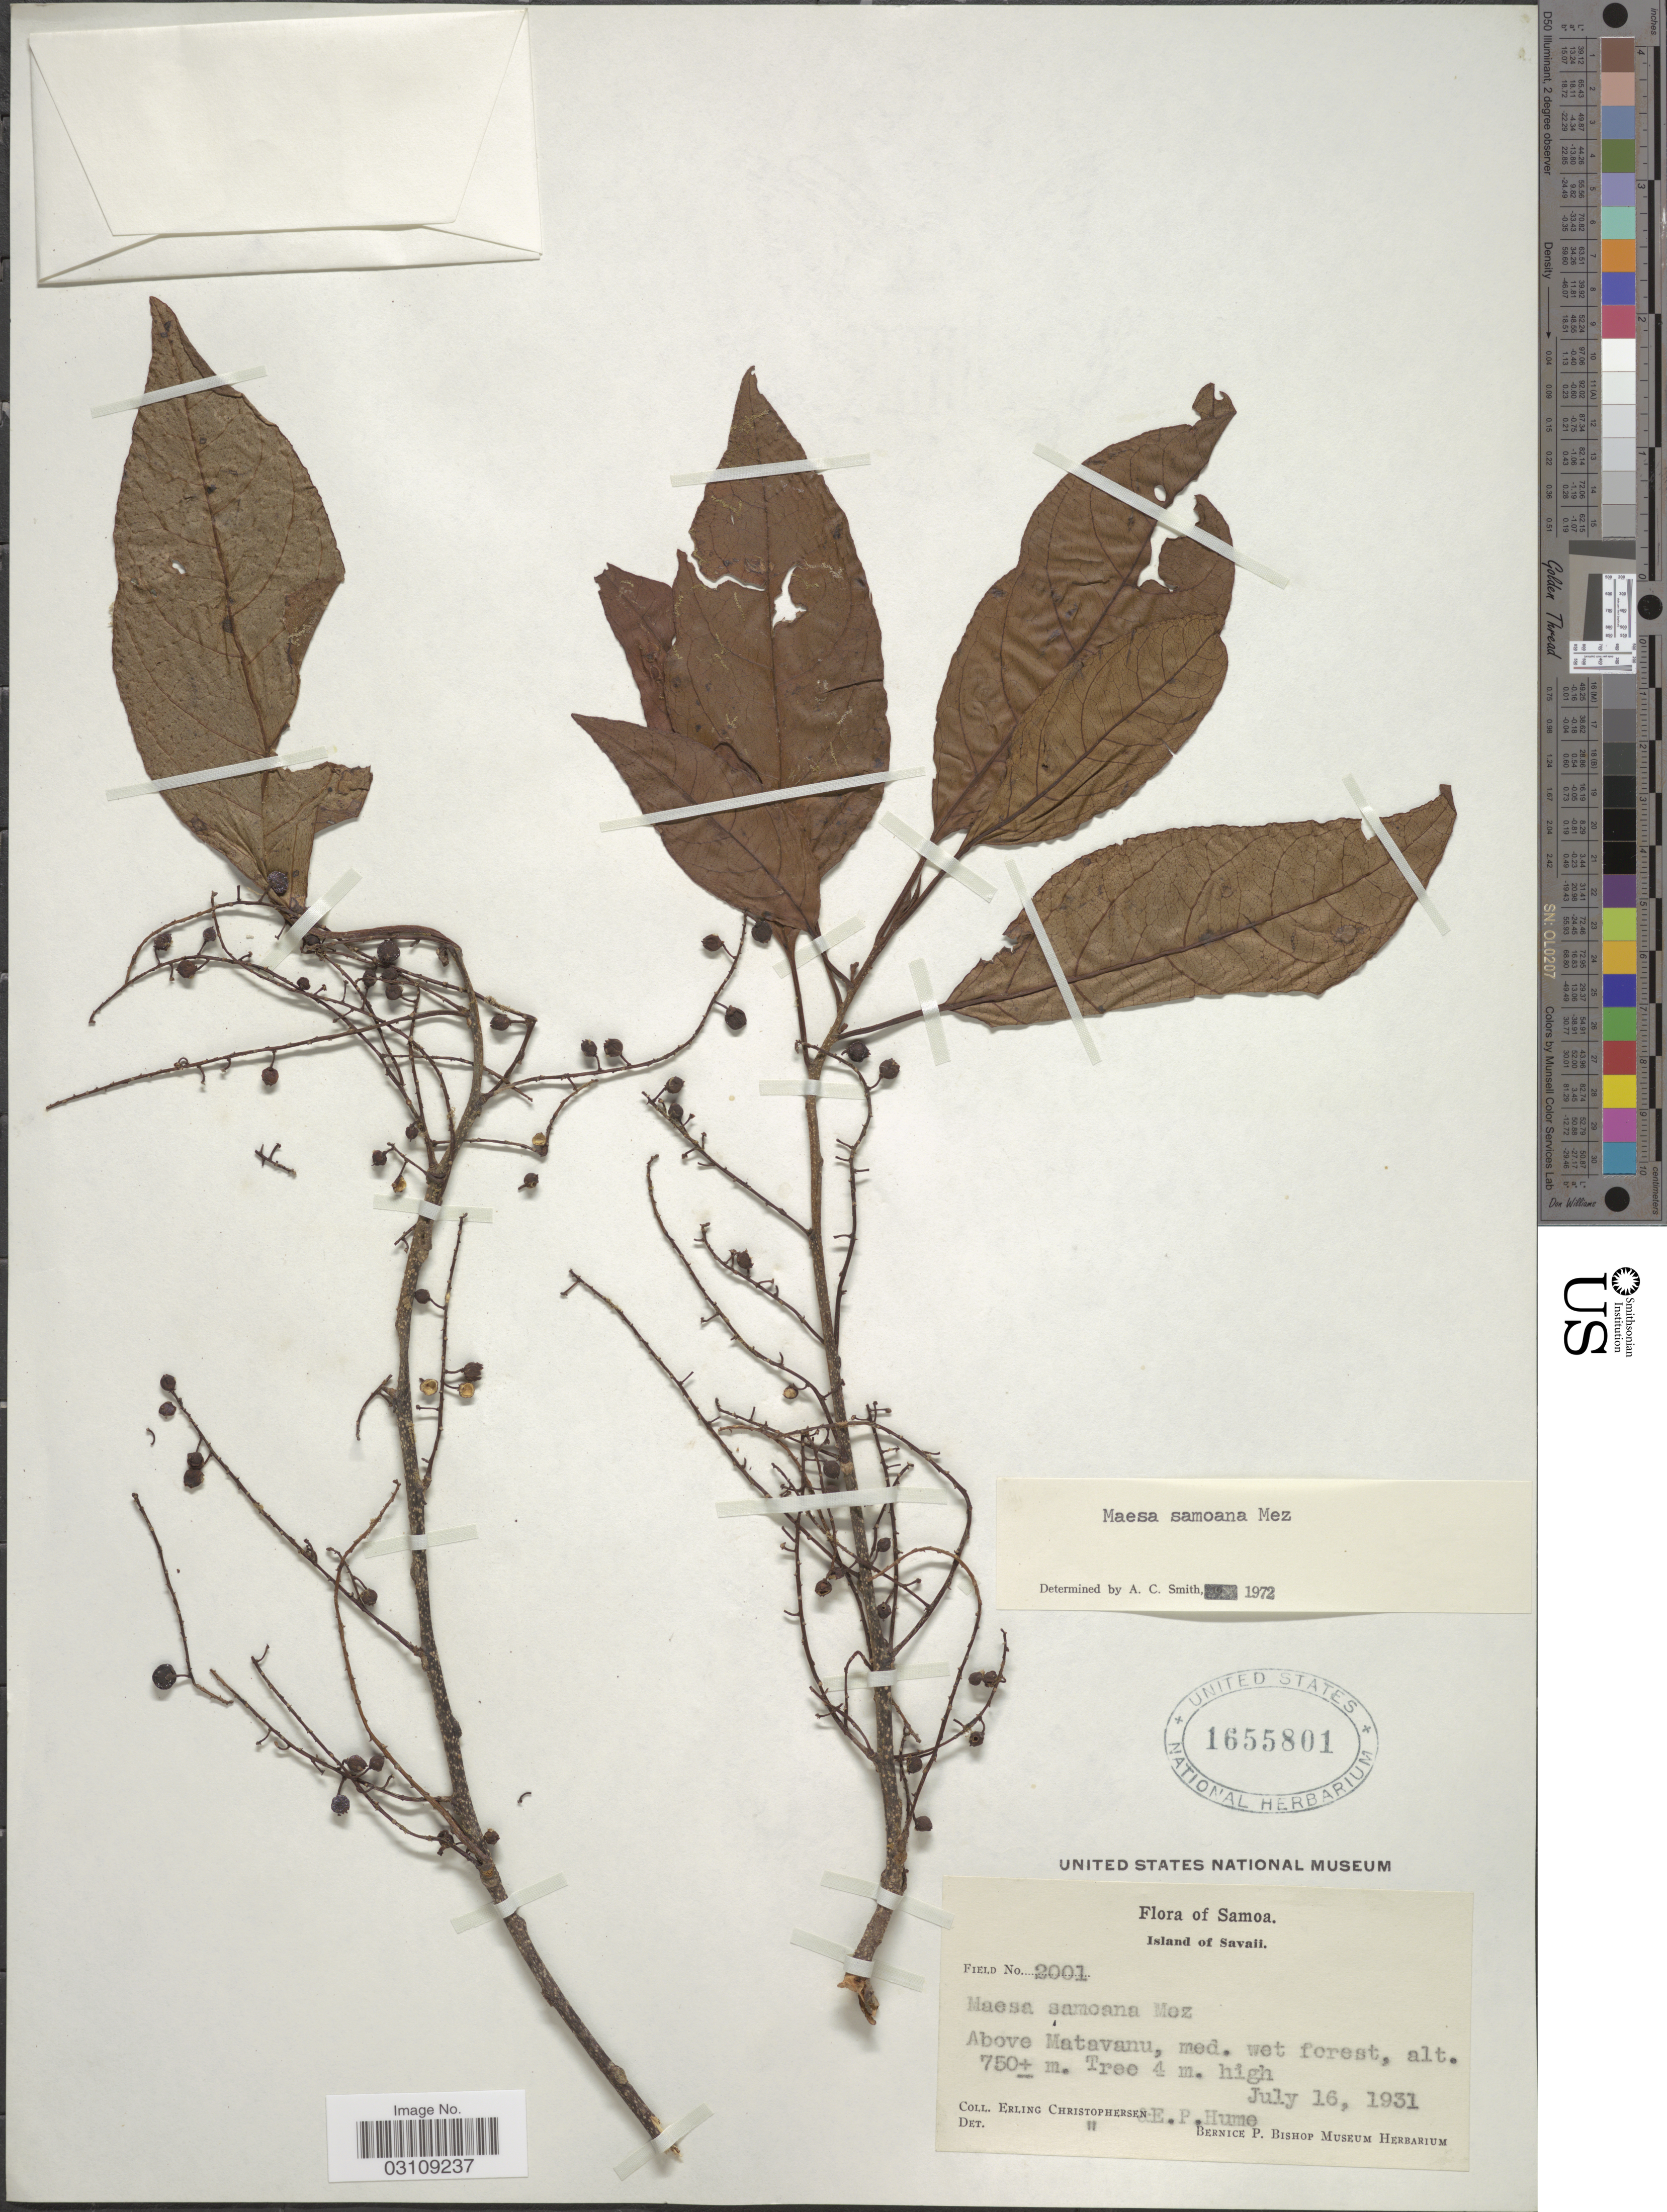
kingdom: Plantae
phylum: Tracheophyta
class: Magnoliopsida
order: Ericales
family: Primulaceae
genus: Maesa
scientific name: Maesa samoana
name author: Mez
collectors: E. Christophersen & E. P. Hume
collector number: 2001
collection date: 1931-07-16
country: Samoa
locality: Samoa. Island of Savaii. Above Matavanu.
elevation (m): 750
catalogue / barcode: US 1655801